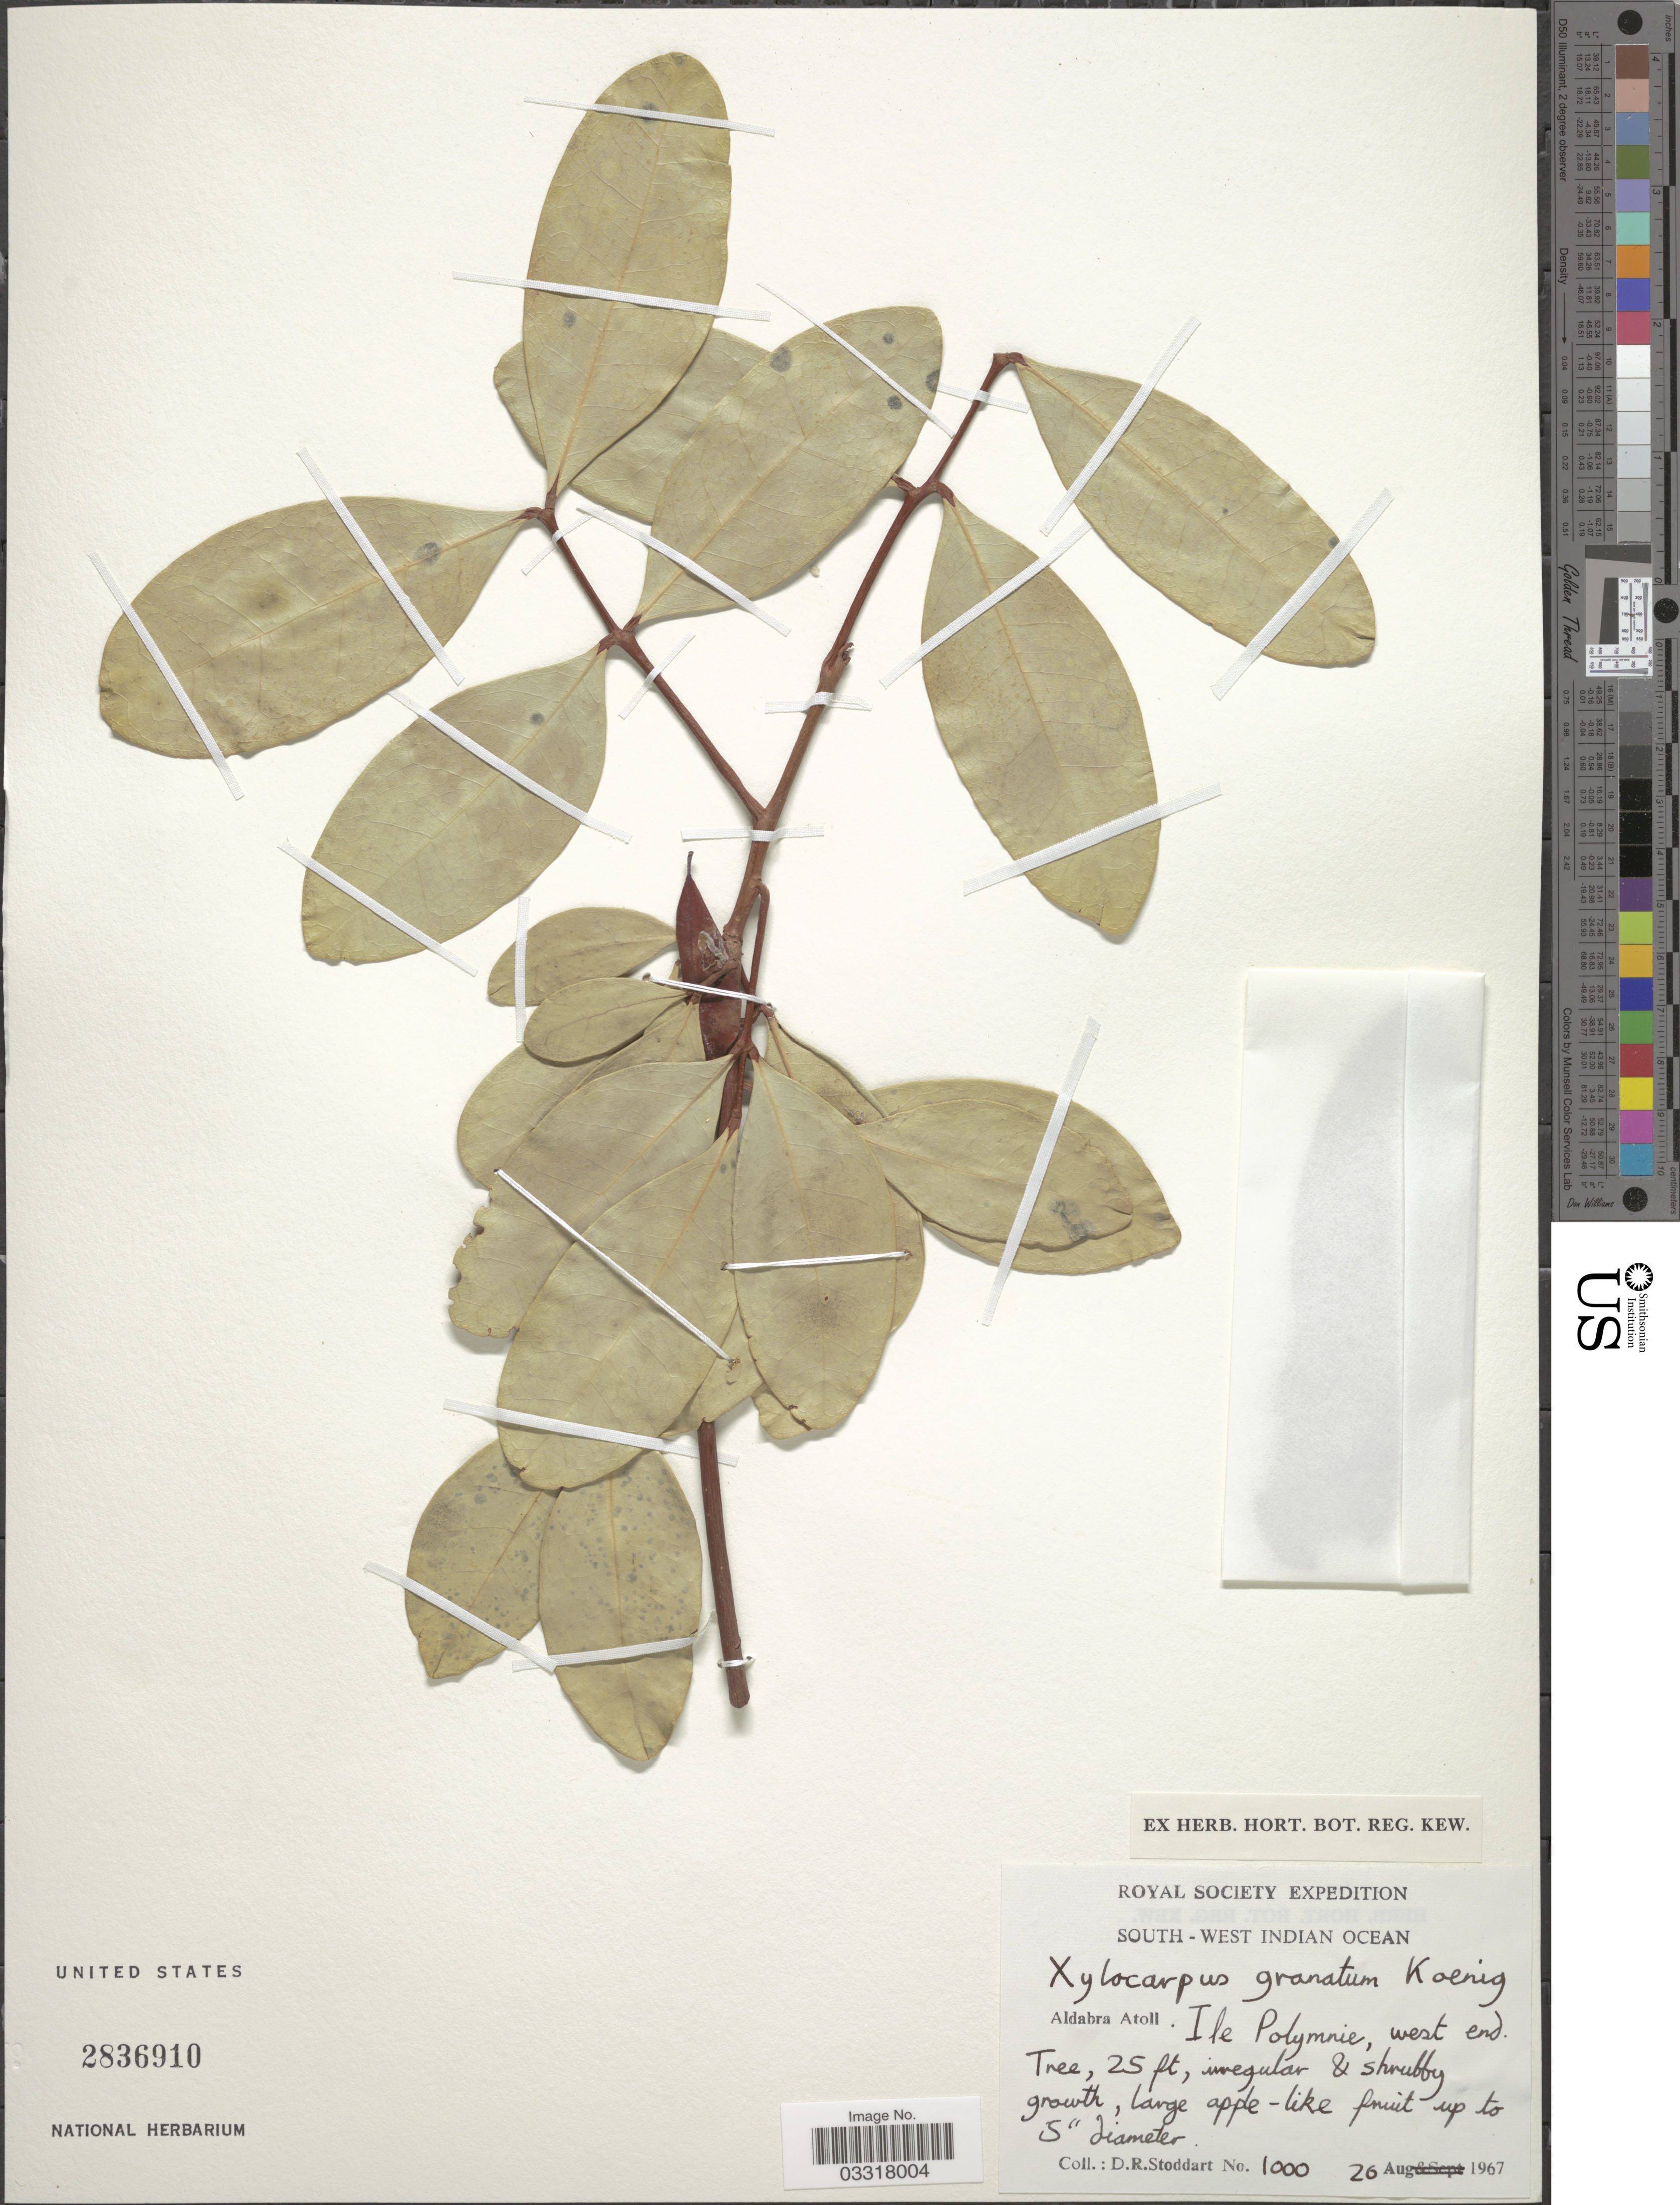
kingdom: Plantae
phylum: Tracheophyta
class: Magnoliopsida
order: Sapindales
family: Meliaceae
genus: Xylocarpus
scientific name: Xylocarpus granatum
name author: J. Koenig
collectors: D. R. Stoddart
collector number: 1000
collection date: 1967-08-26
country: Seychelles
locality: South-West Indian Ocean. Aldabra Atoll. Ile Polymnie, west end.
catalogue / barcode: US 2836910